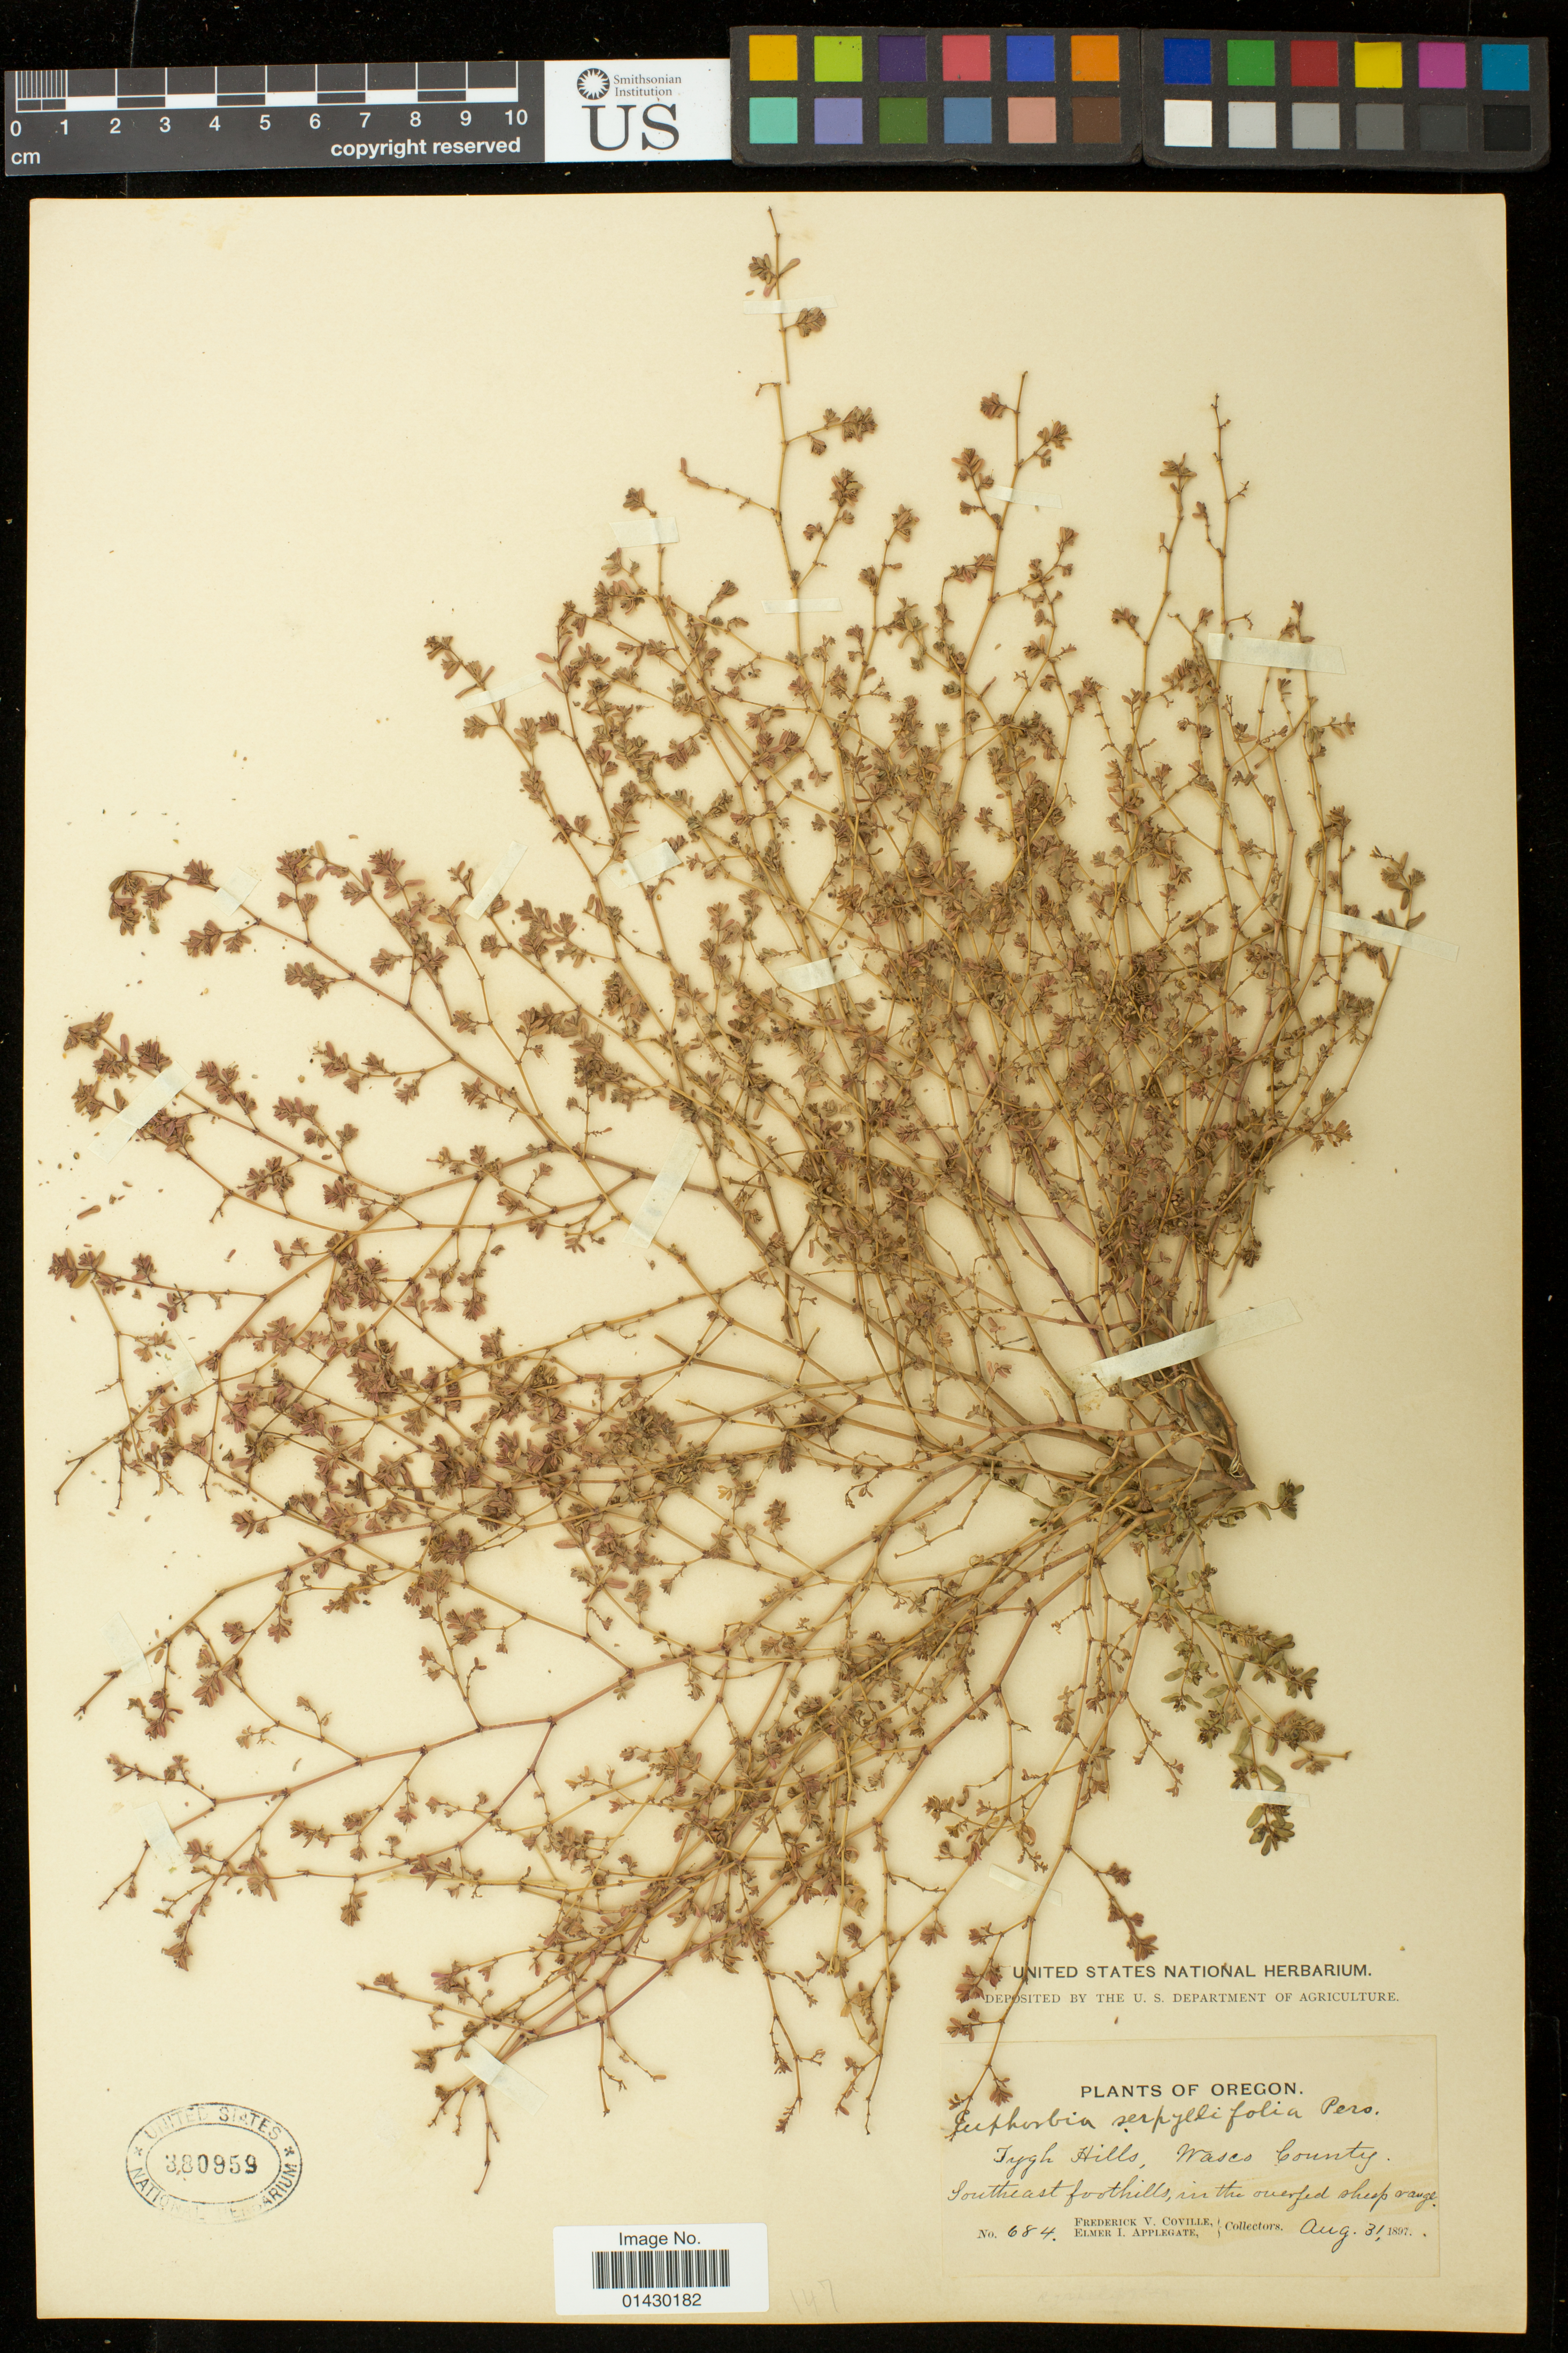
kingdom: Plantae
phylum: Tracheophyta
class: Magnoliopsida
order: Malpighiales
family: Euphorbiaceae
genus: Euphorbia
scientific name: Euphorbia serpillifolia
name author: Pers.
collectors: F. V. Coville & E. I. Applegate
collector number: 684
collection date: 1897-08-31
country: United States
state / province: Oregon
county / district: Wasco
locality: Tygh Hills; Southeast foothills, in the overfed sheep range.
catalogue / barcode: US 380959